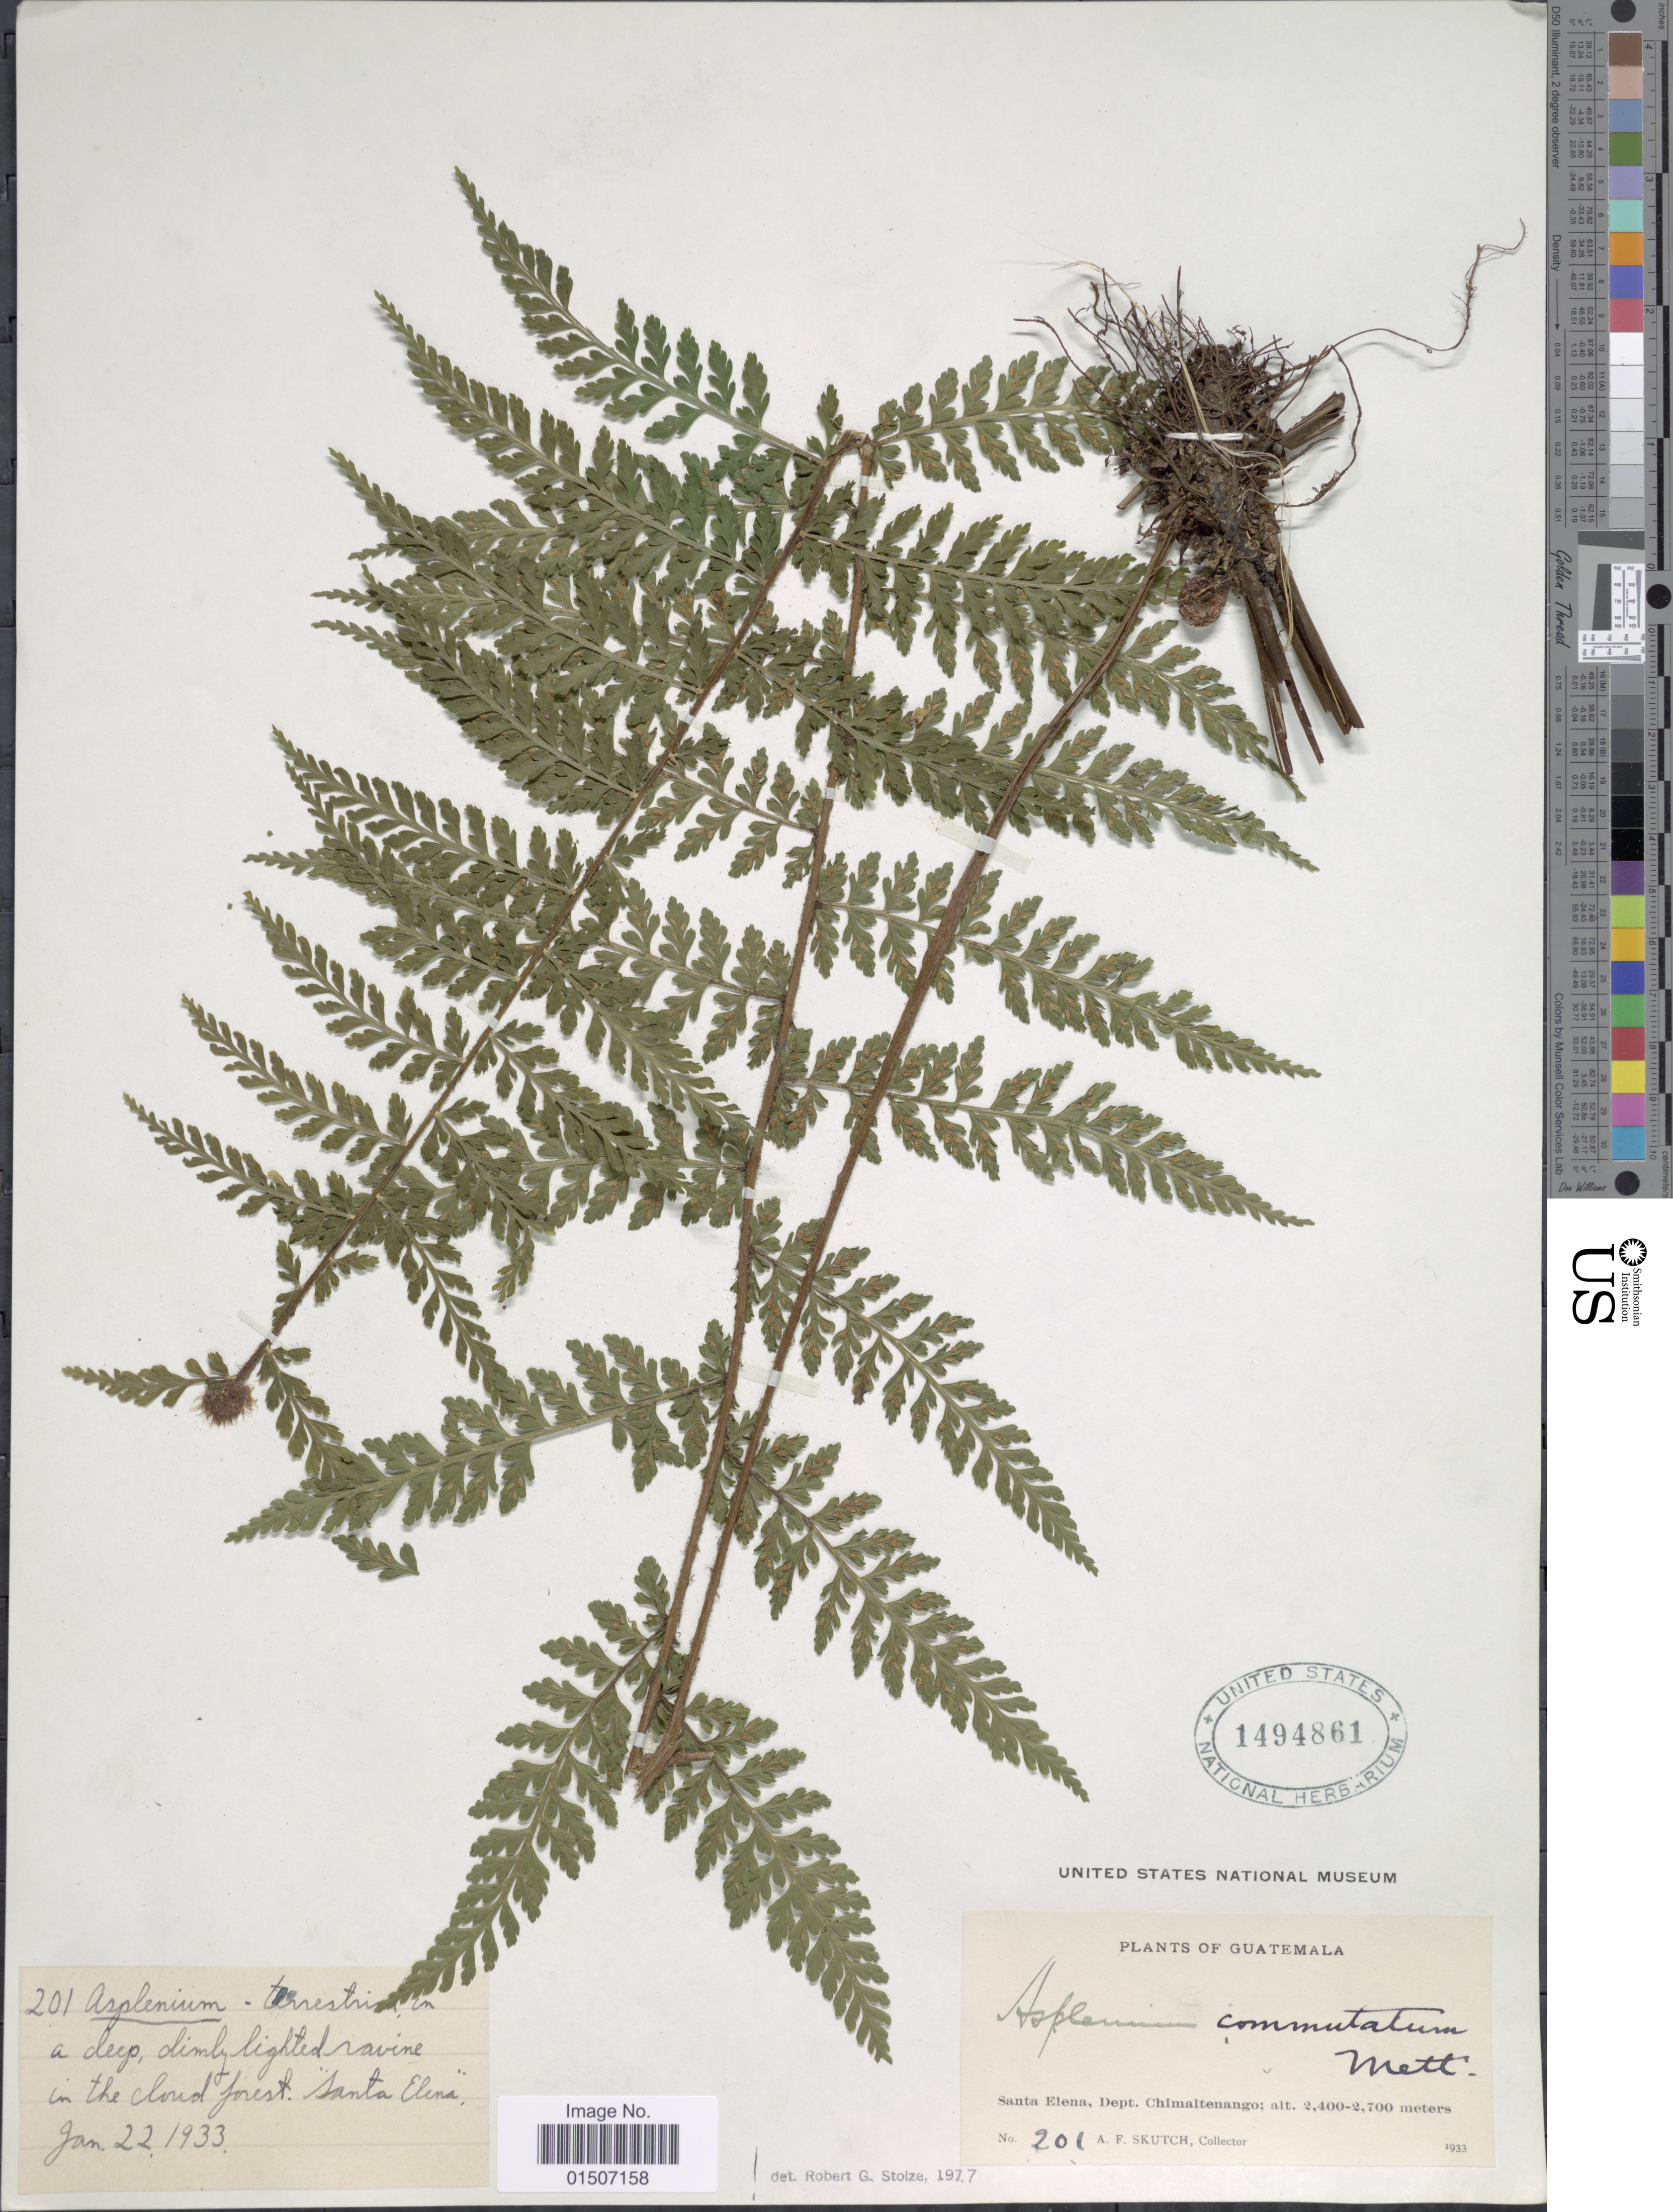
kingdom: Plantae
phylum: Tracheophyta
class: Polypodiopsida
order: Polypodiales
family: Aspleniaceae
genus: Asplenium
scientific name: Asplenium myapteron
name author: Fée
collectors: A. F. Skutch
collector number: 201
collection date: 1933-01-22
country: Guatemala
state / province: Chimaltenango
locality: Santa Elena, Dept. Chimaltenango, a deep, dimly lighted ravine in the cloud forest 'Santa Elena'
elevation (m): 2400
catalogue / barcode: US 1494861